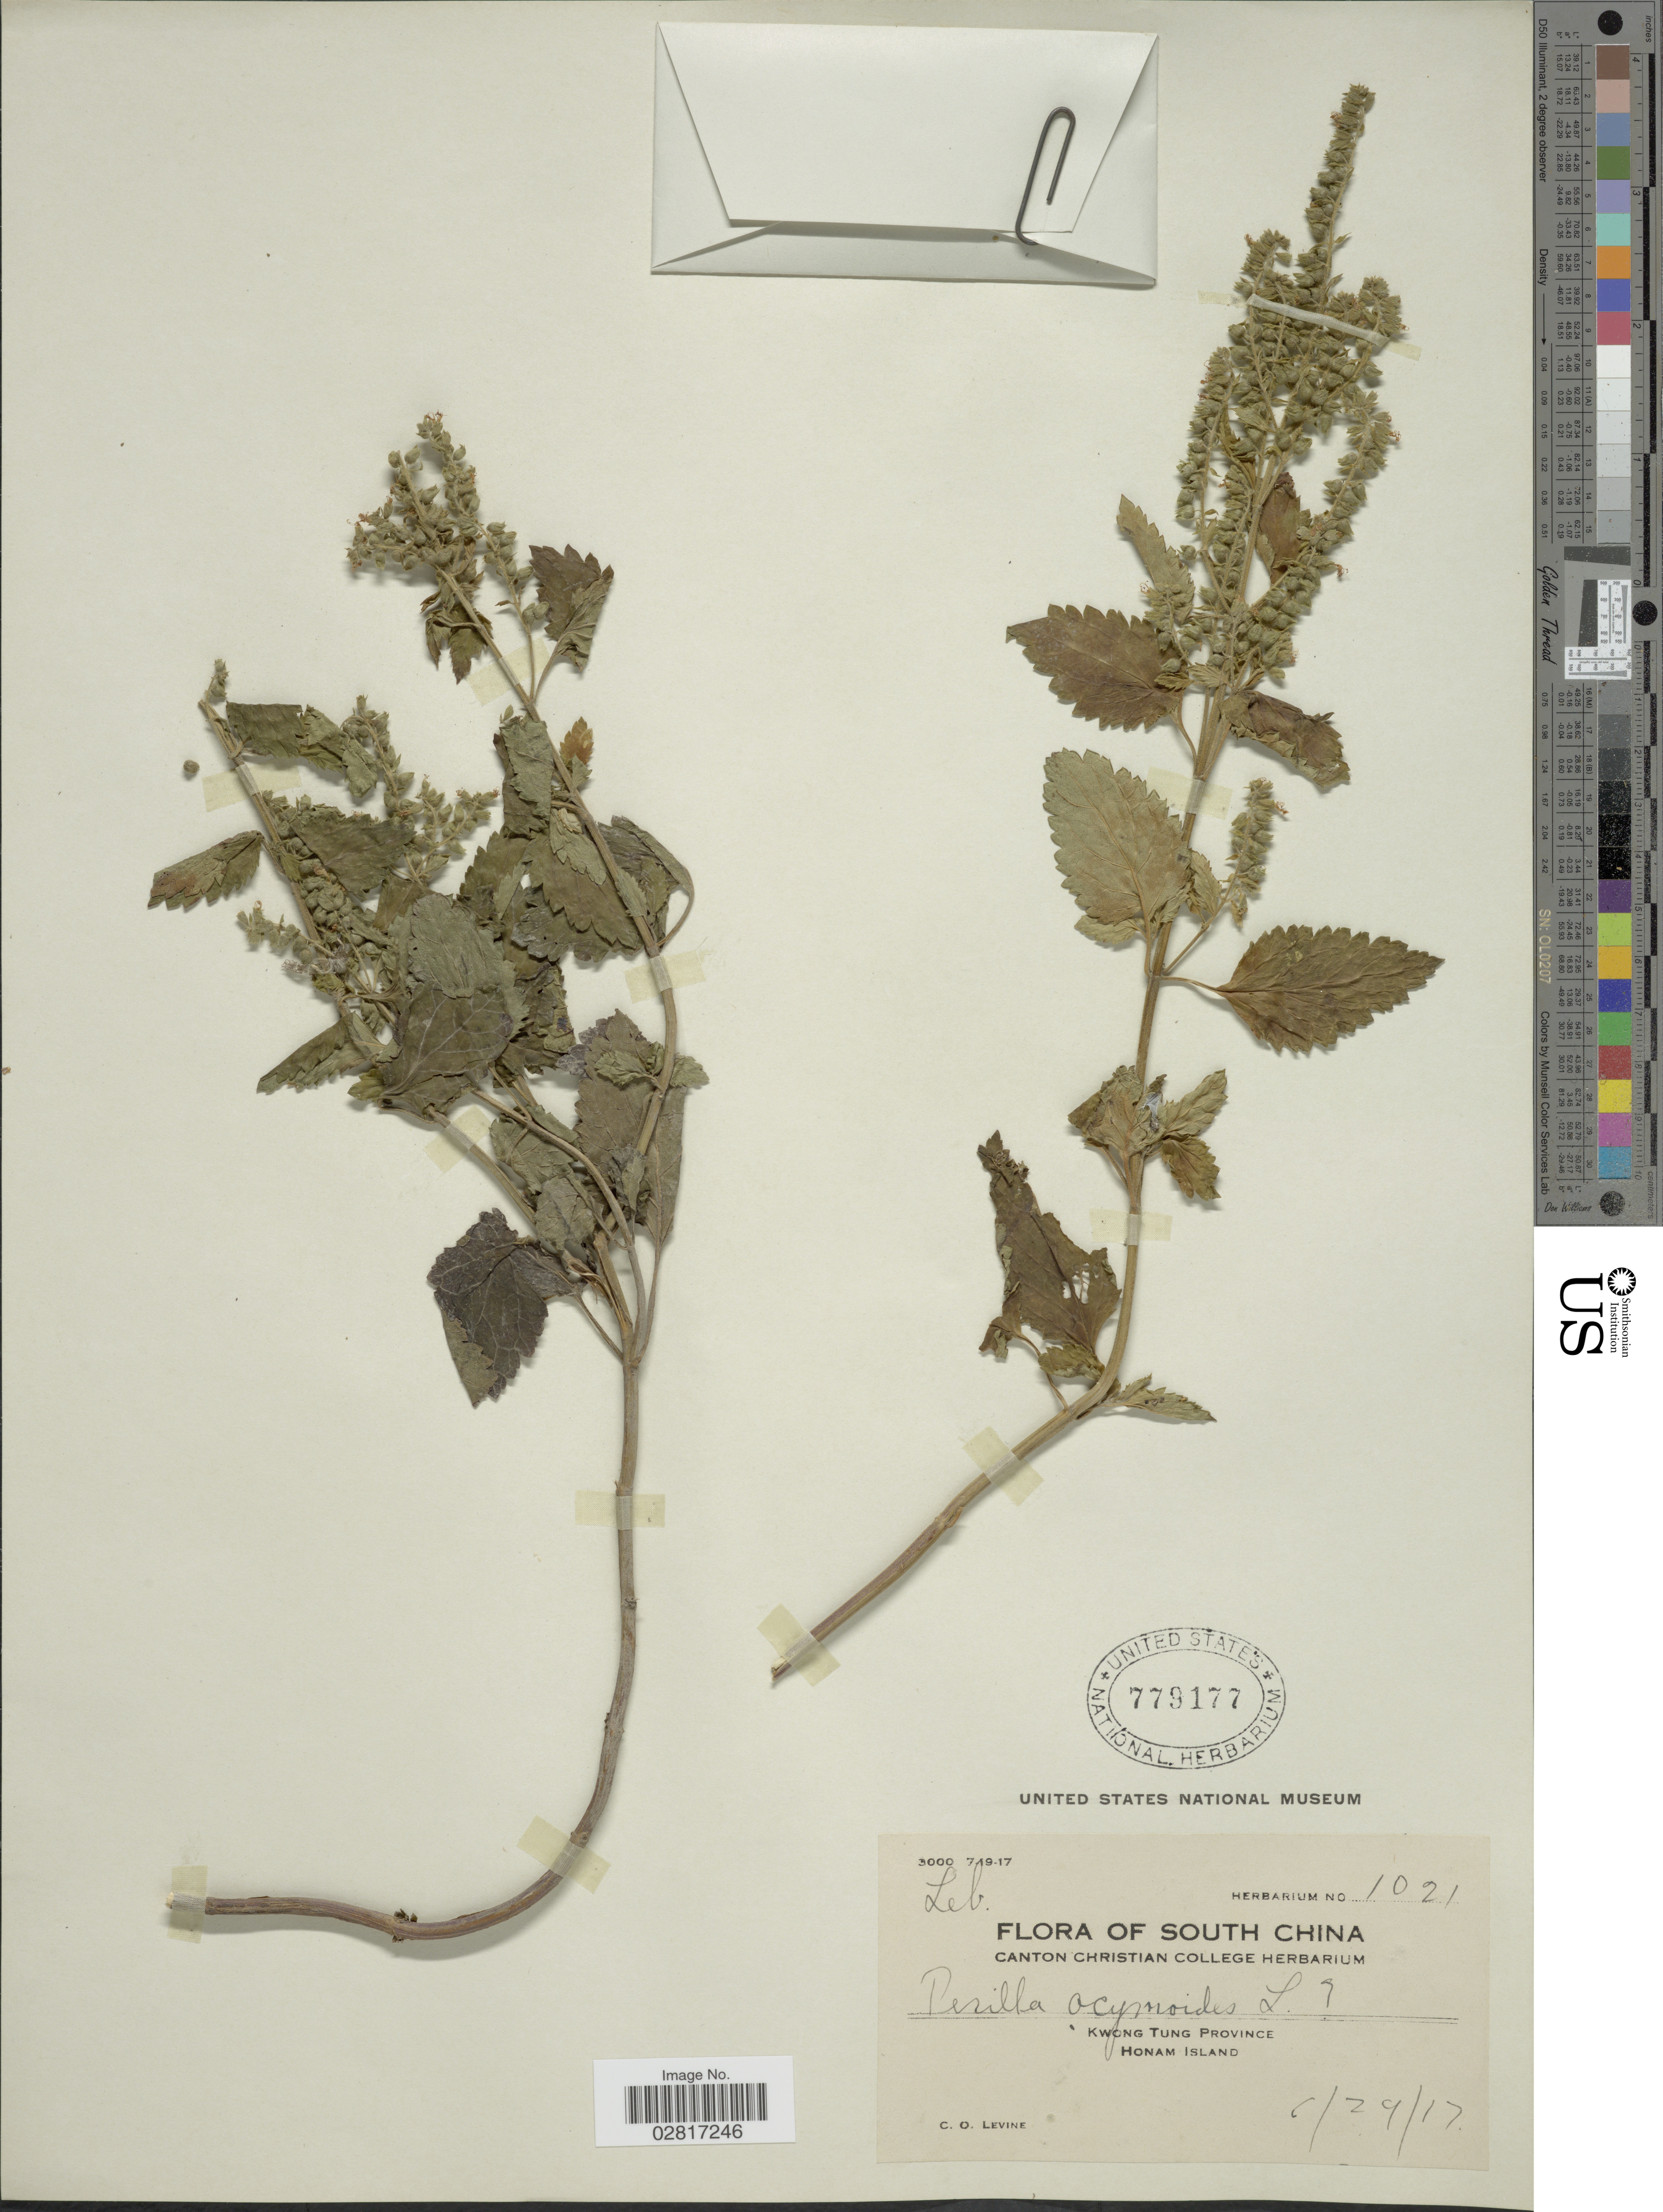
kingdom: Plantae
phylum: Tracheophyta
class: Magnoliopsida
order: Lamiales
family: Lamiaceae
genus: Perilla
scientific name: Perilla sp.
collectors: C. O. Levine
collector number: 1021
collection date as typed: Transcribed d/m/y: 29/6/17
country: China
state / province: Guangdong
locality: Kwong Tung Province, Honam Island.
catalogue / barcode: US 779177